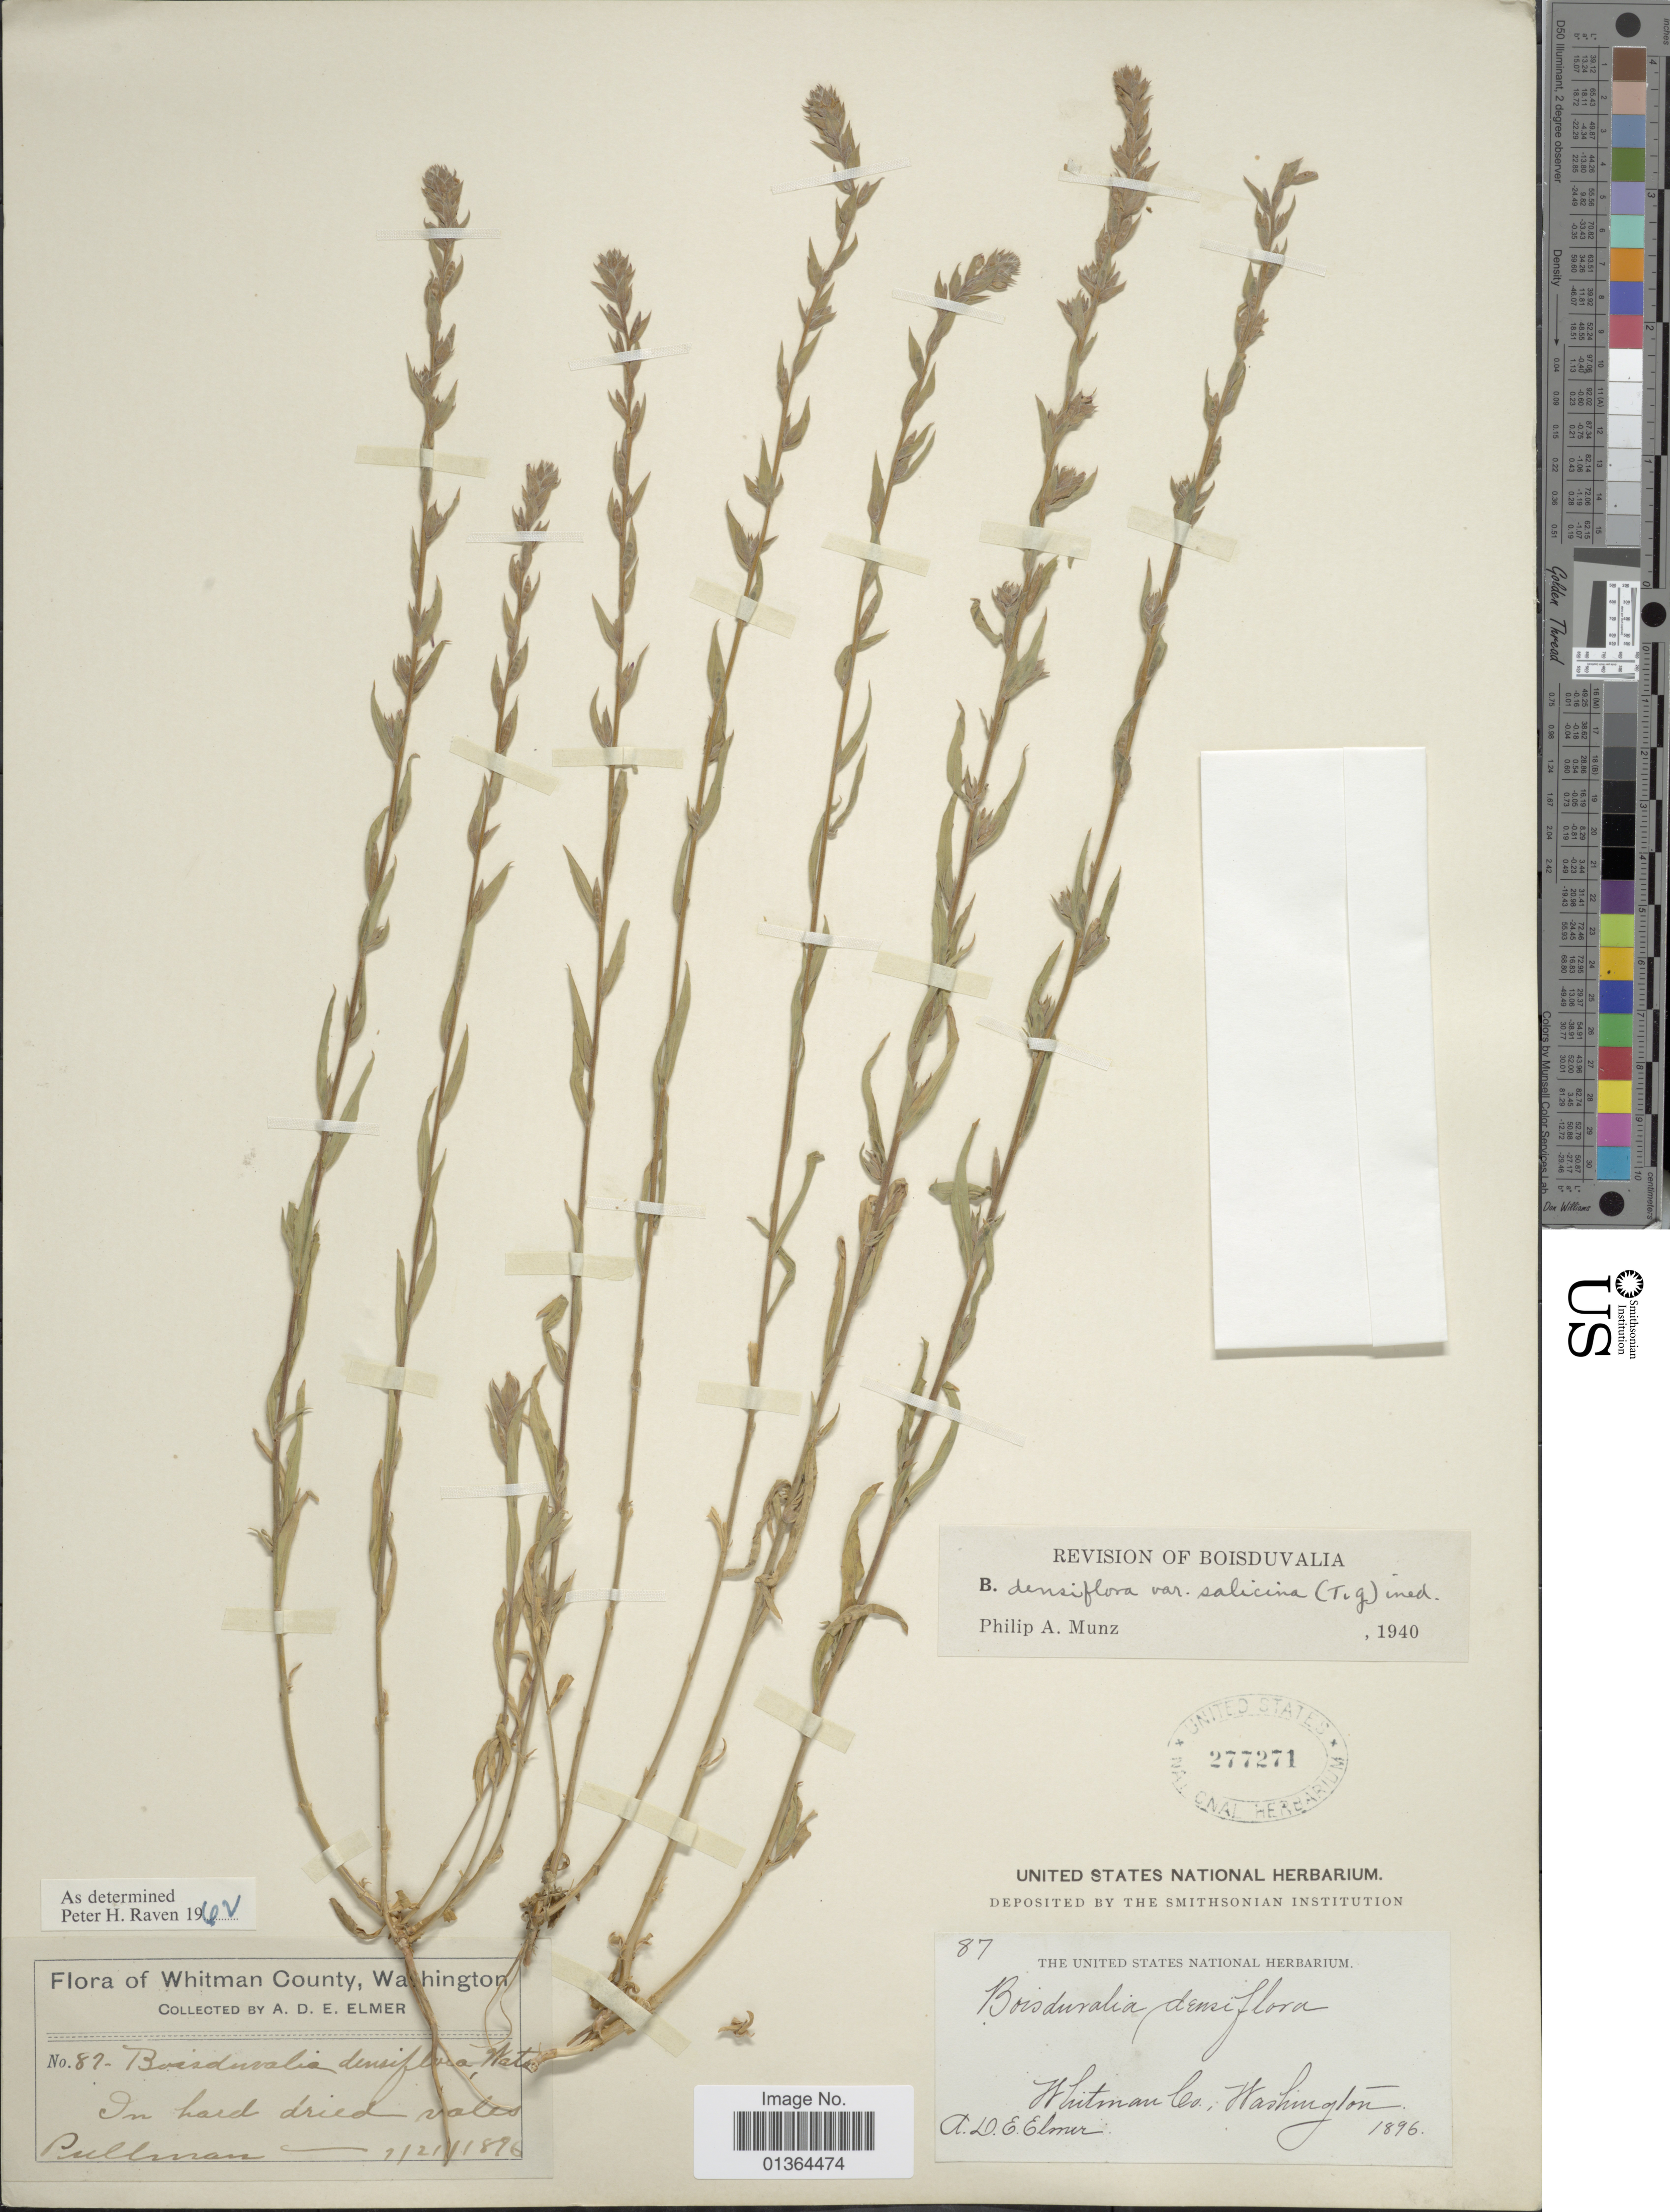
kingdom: Plantae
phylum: Tracheophyta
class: Magnoliopsida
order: Myrtales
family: Onagraceae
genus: Epilobium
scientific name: Epilobium densiflorum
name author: (Lindl.) Hoch & P.H. Raven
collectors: A. D. E. Elmer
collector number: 87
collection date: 1896-09-21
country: United States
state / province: Washington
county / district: Whitman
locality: Whitman Co.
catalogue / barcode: US 277271